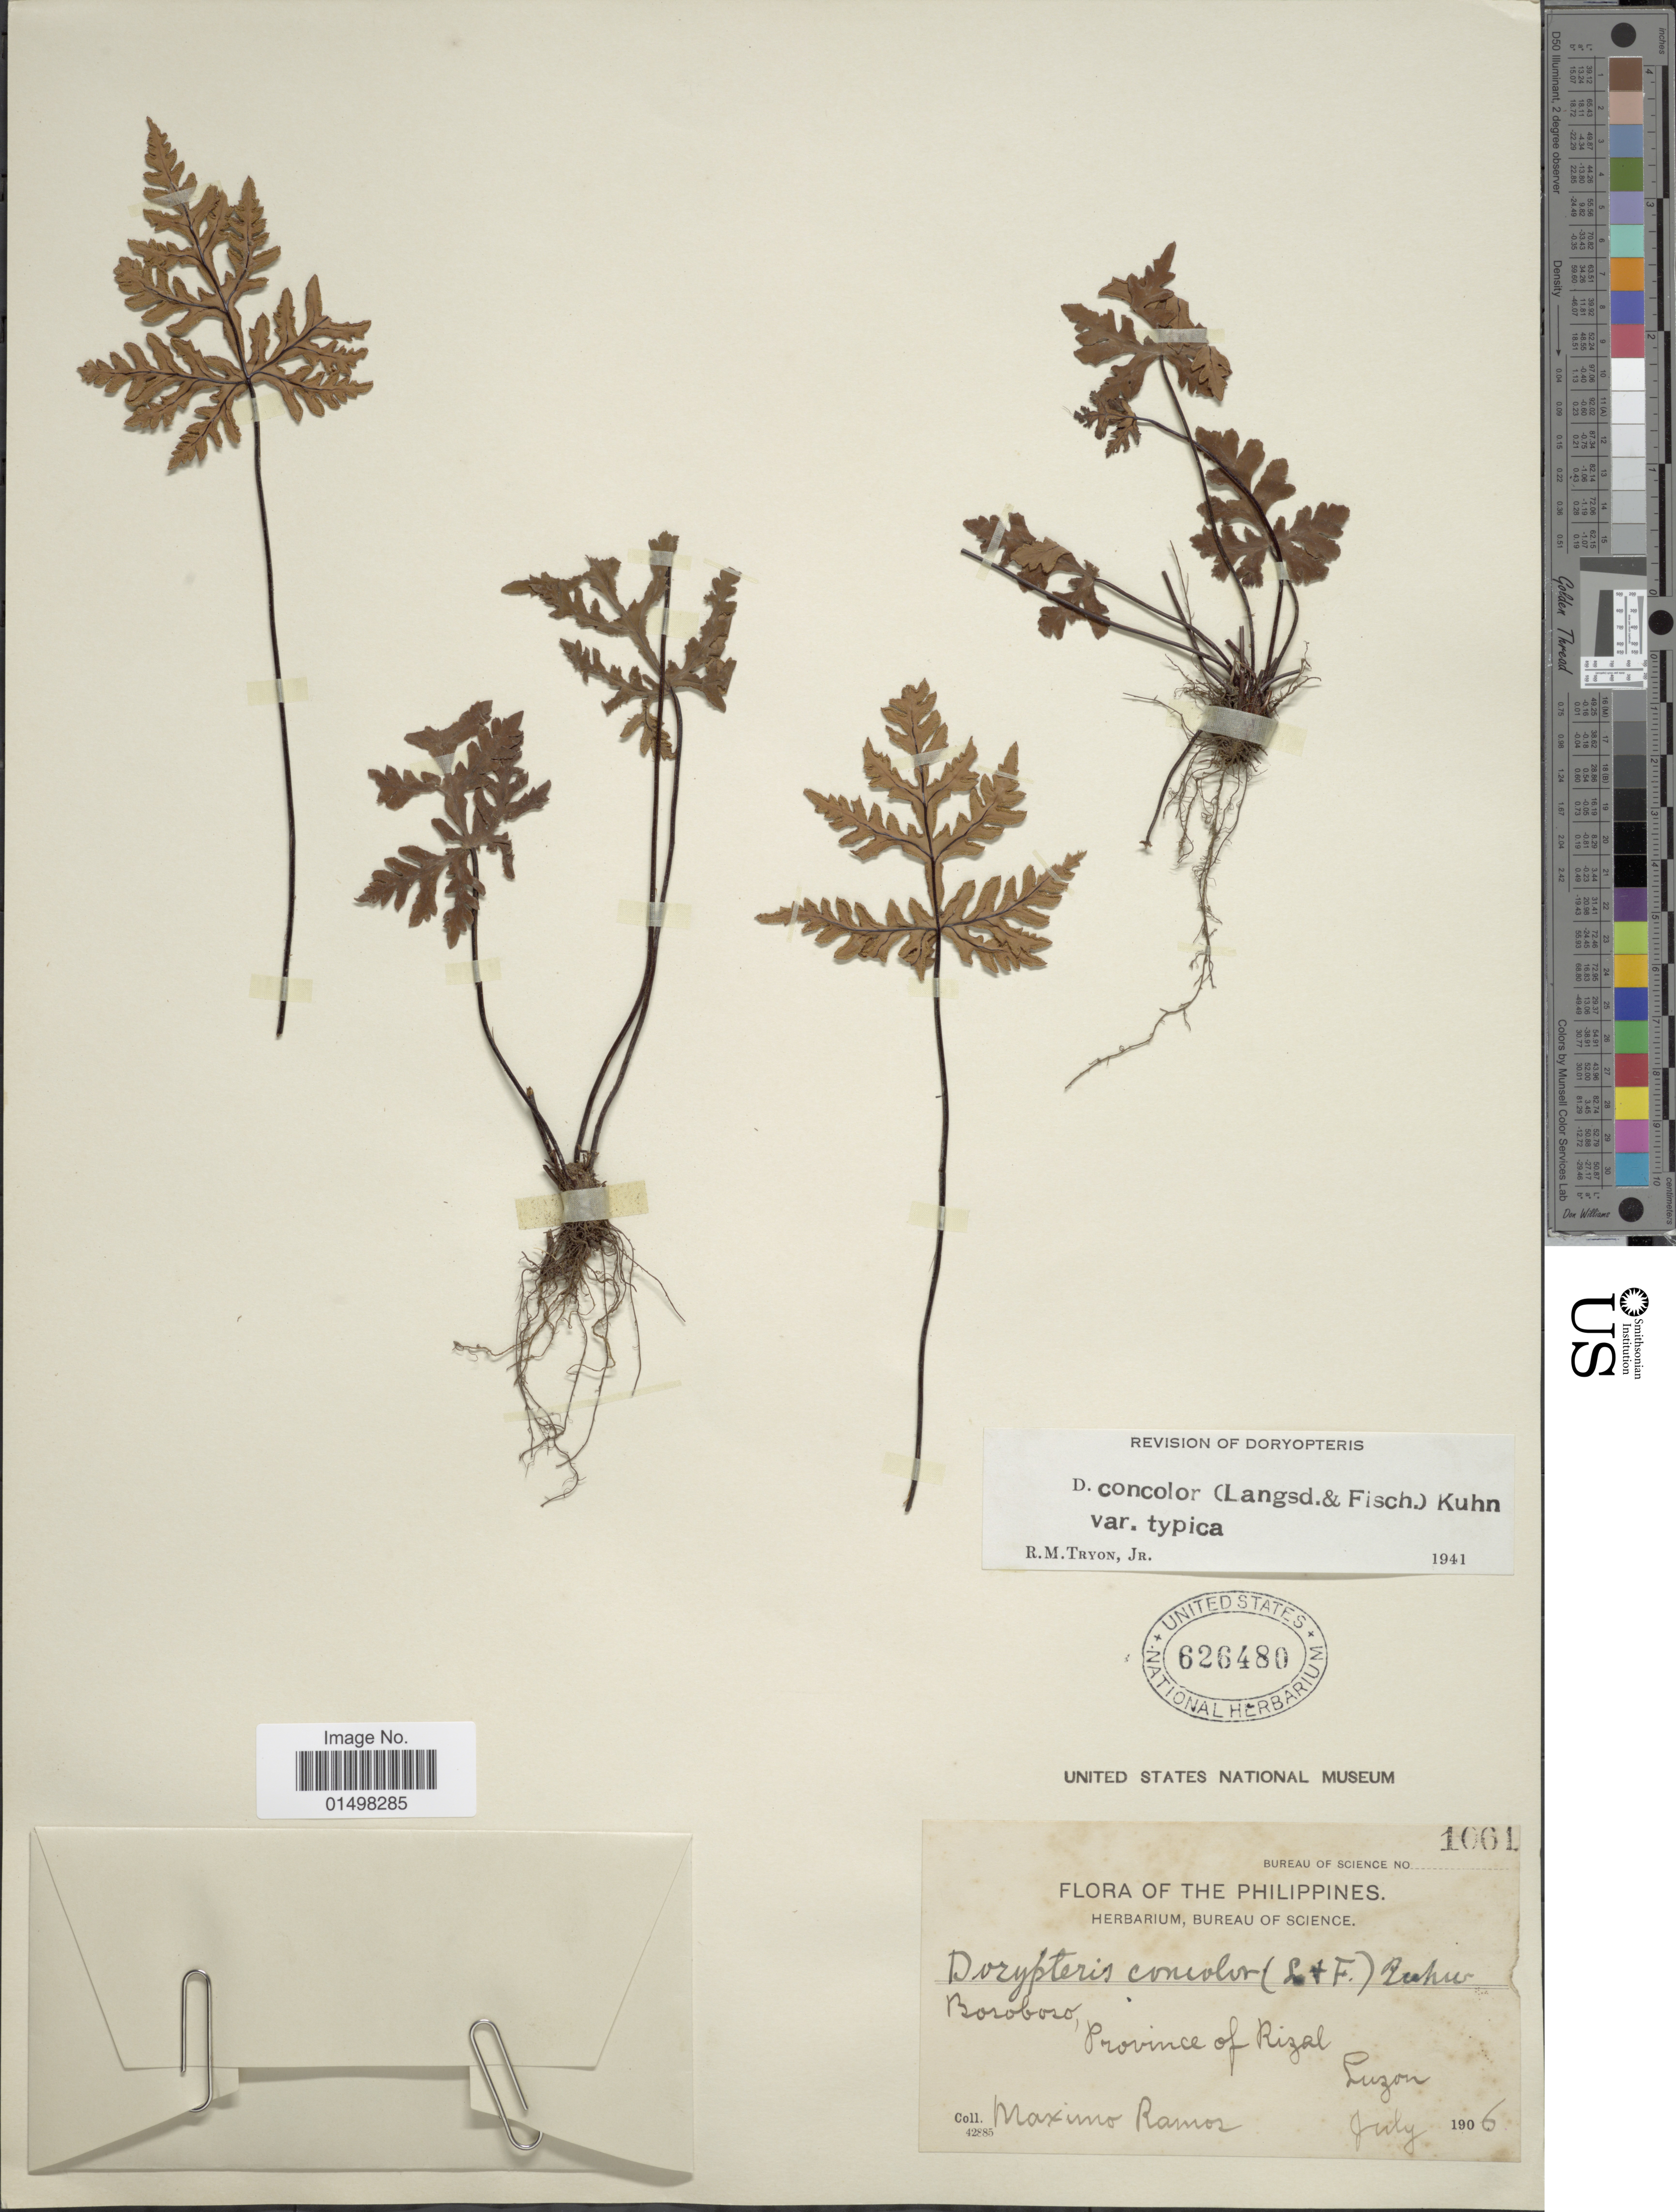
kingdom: Plantae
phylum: Tracheophyta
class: Polypodiopsida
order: Polypodiales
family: Pteridaceae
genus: Doryopteris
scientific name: Doryopteris concolor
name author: (Langsd. & Fisch.) Kuhn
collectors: M. Ramos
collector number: Bureau of Science 1061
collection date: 1906-07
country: Philippines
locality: Boroboro, Province of Rizal Luzon.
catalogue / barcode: US 626480